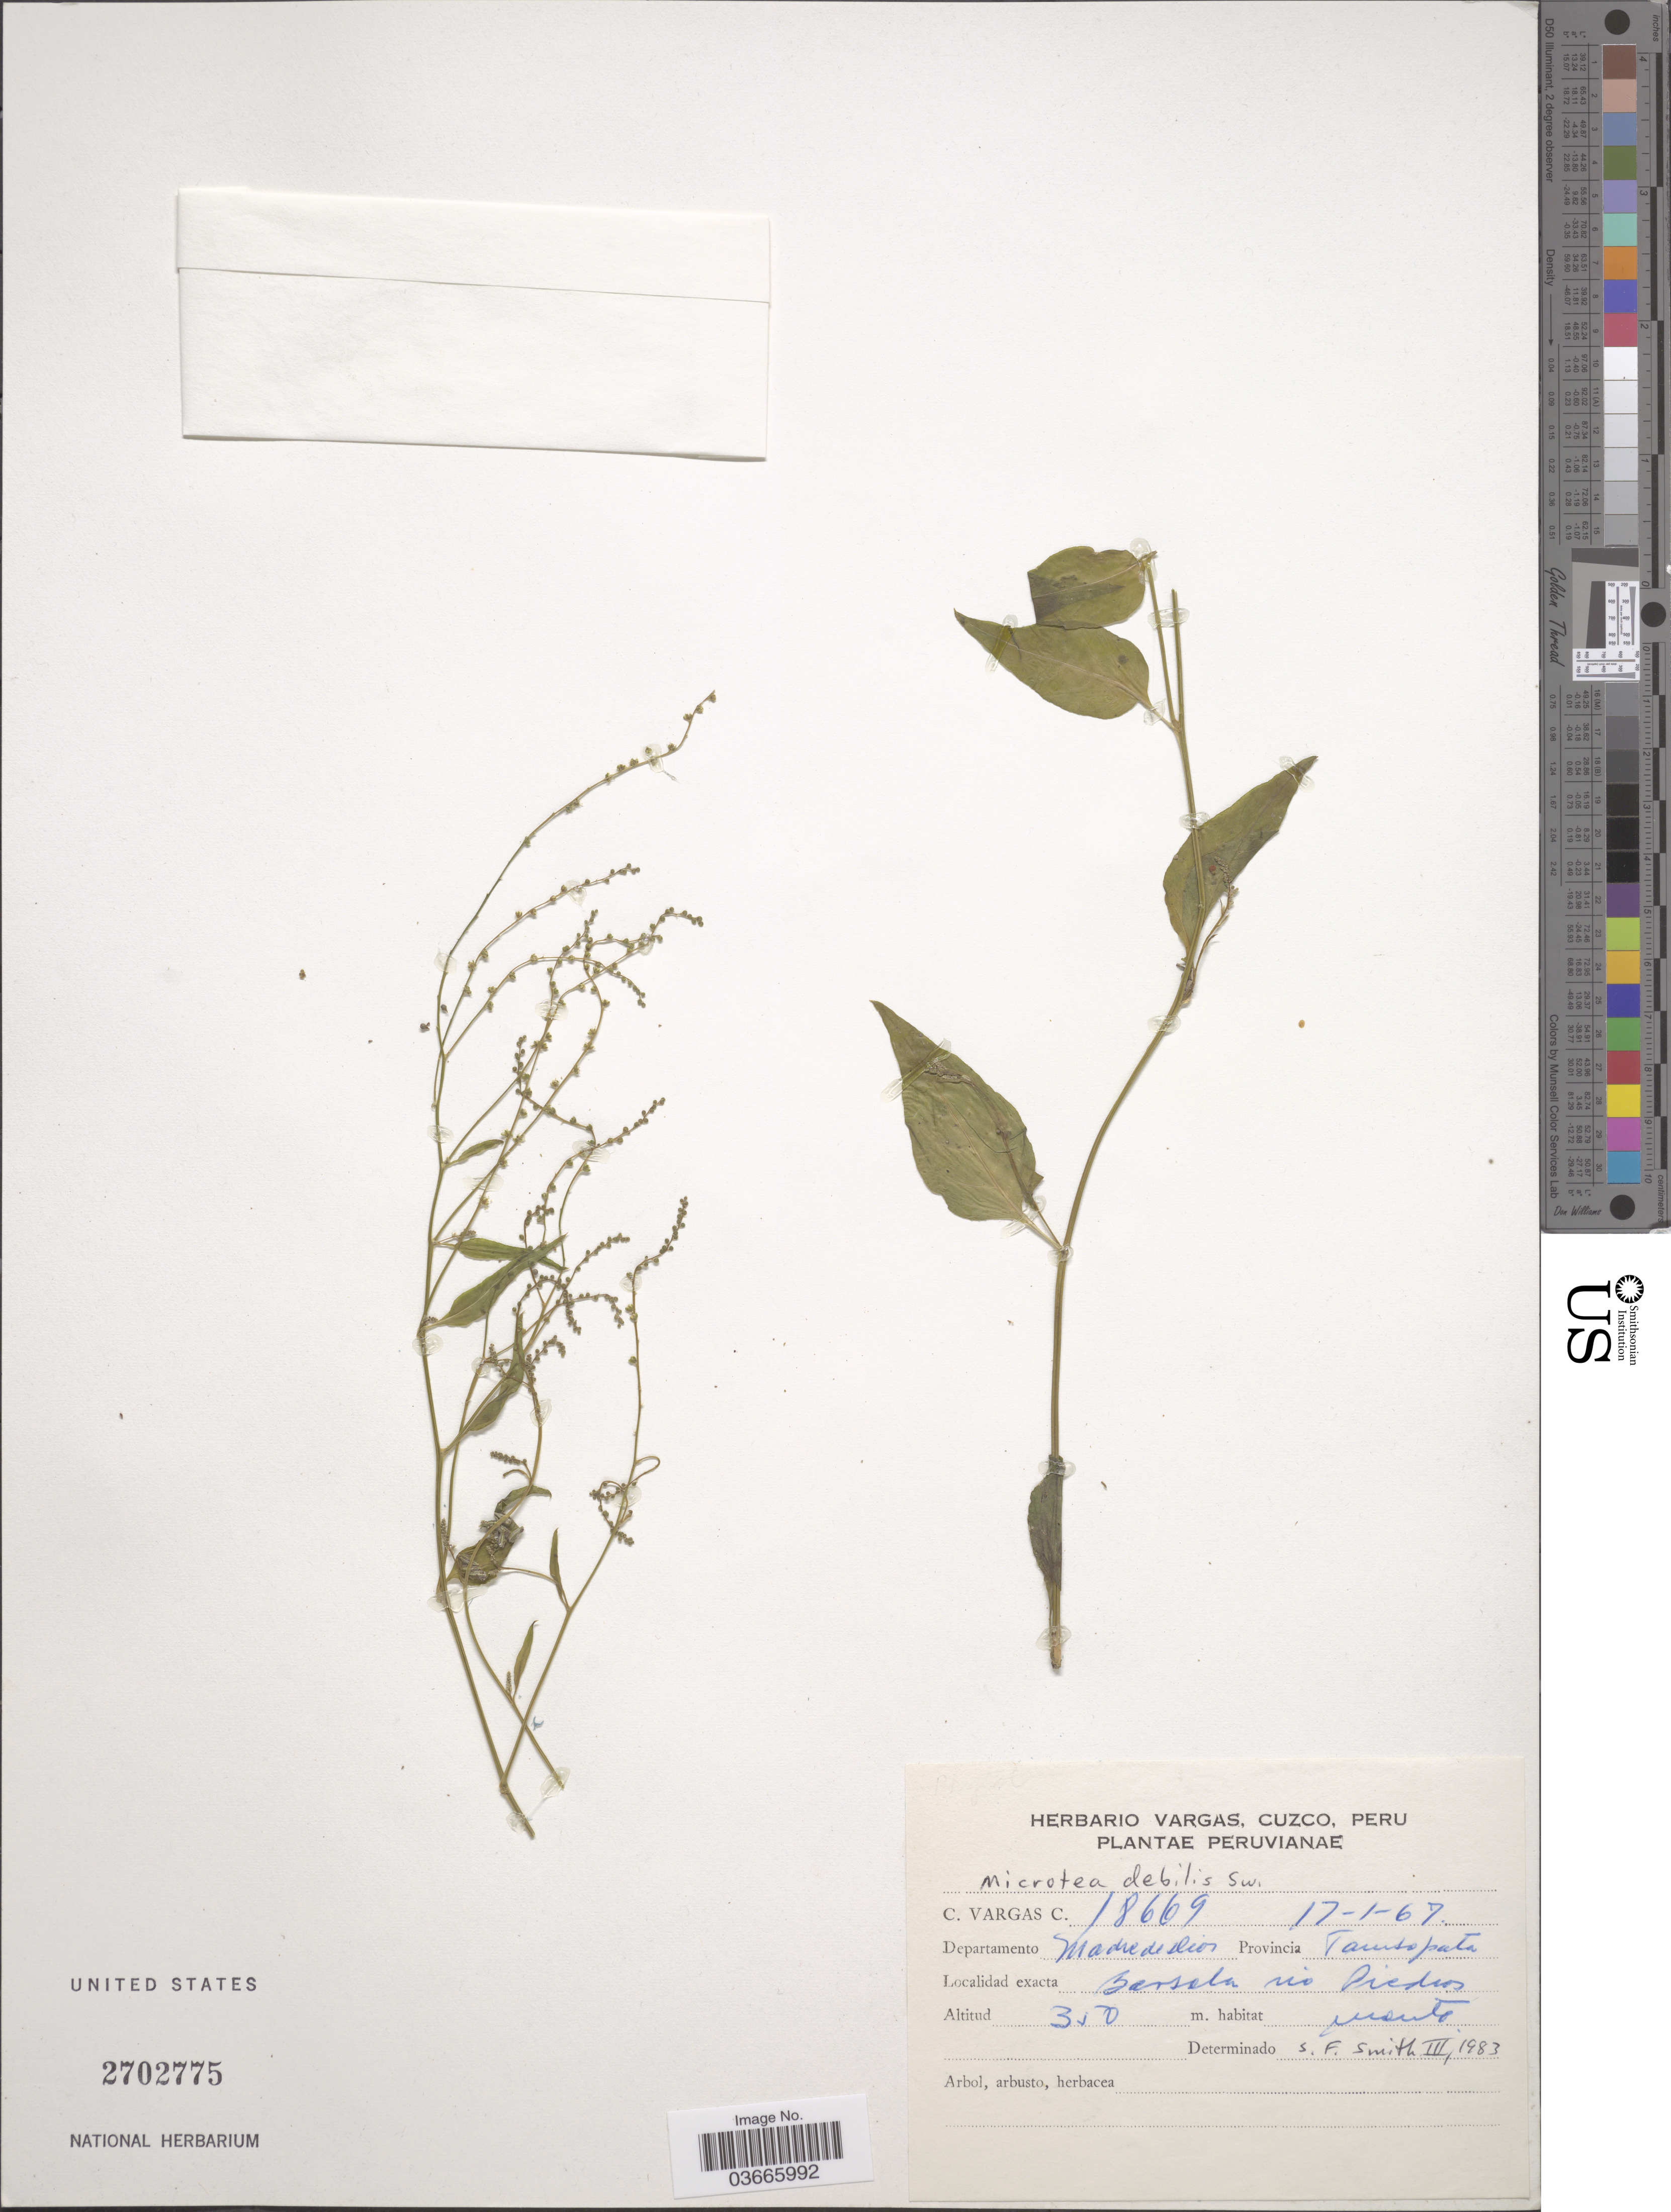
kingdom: Plantae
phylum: Tracheophyta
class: Magnoliopsida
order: Caryophyllales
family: Microteaceae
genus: Microtea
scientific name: Microtea debilis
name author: Sw.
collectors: C. Vargas Calderón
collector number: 18669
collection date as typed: Transcribed d/m/y: 17/1/67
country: Peru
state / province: Madre de Dios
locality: Departamento Madre de Dios. Provincia Tambopata. Barsala [interpreted] Rio Piedras.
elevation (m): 350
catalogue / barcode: US 2702775